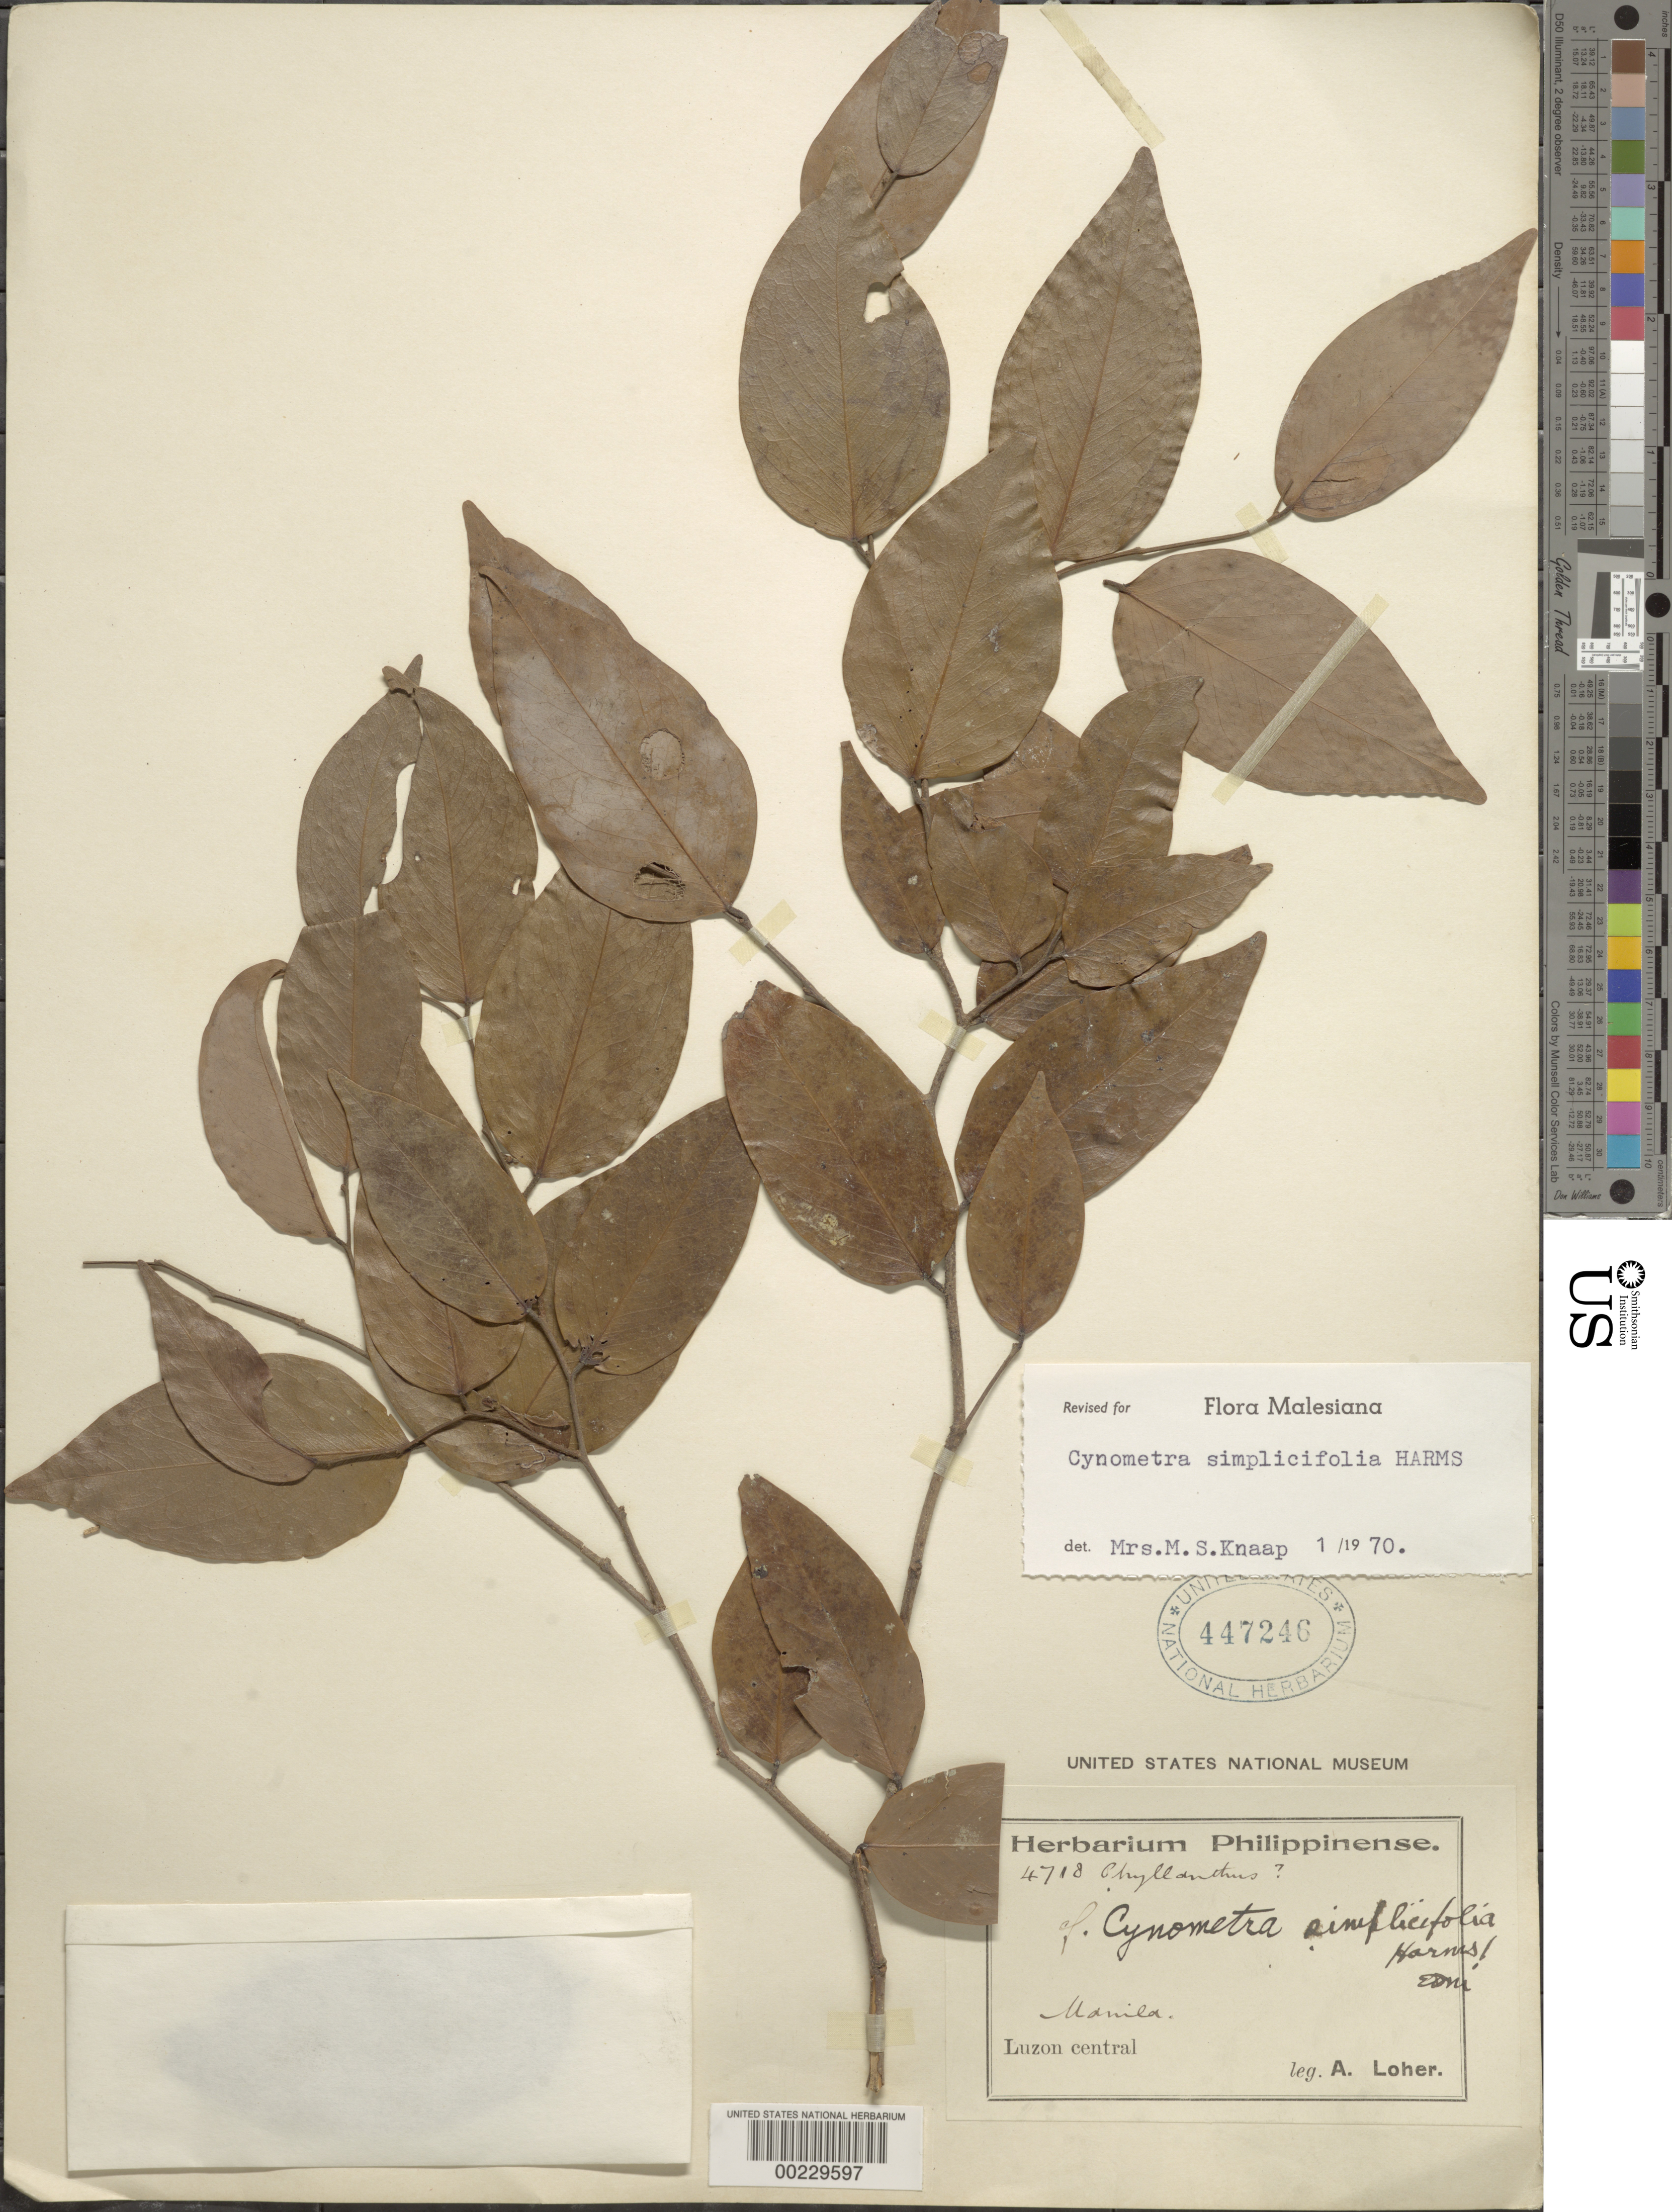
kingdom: Plantae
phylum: Tracheophyta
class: Magnoliopsida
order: Fabales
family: Fabaceae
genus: Cynometra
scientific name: Cynometra simplicifolia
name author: Harms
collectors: A. Loher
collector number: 4718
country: Philippines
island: Luzon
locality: Manila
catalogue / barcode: US 447246